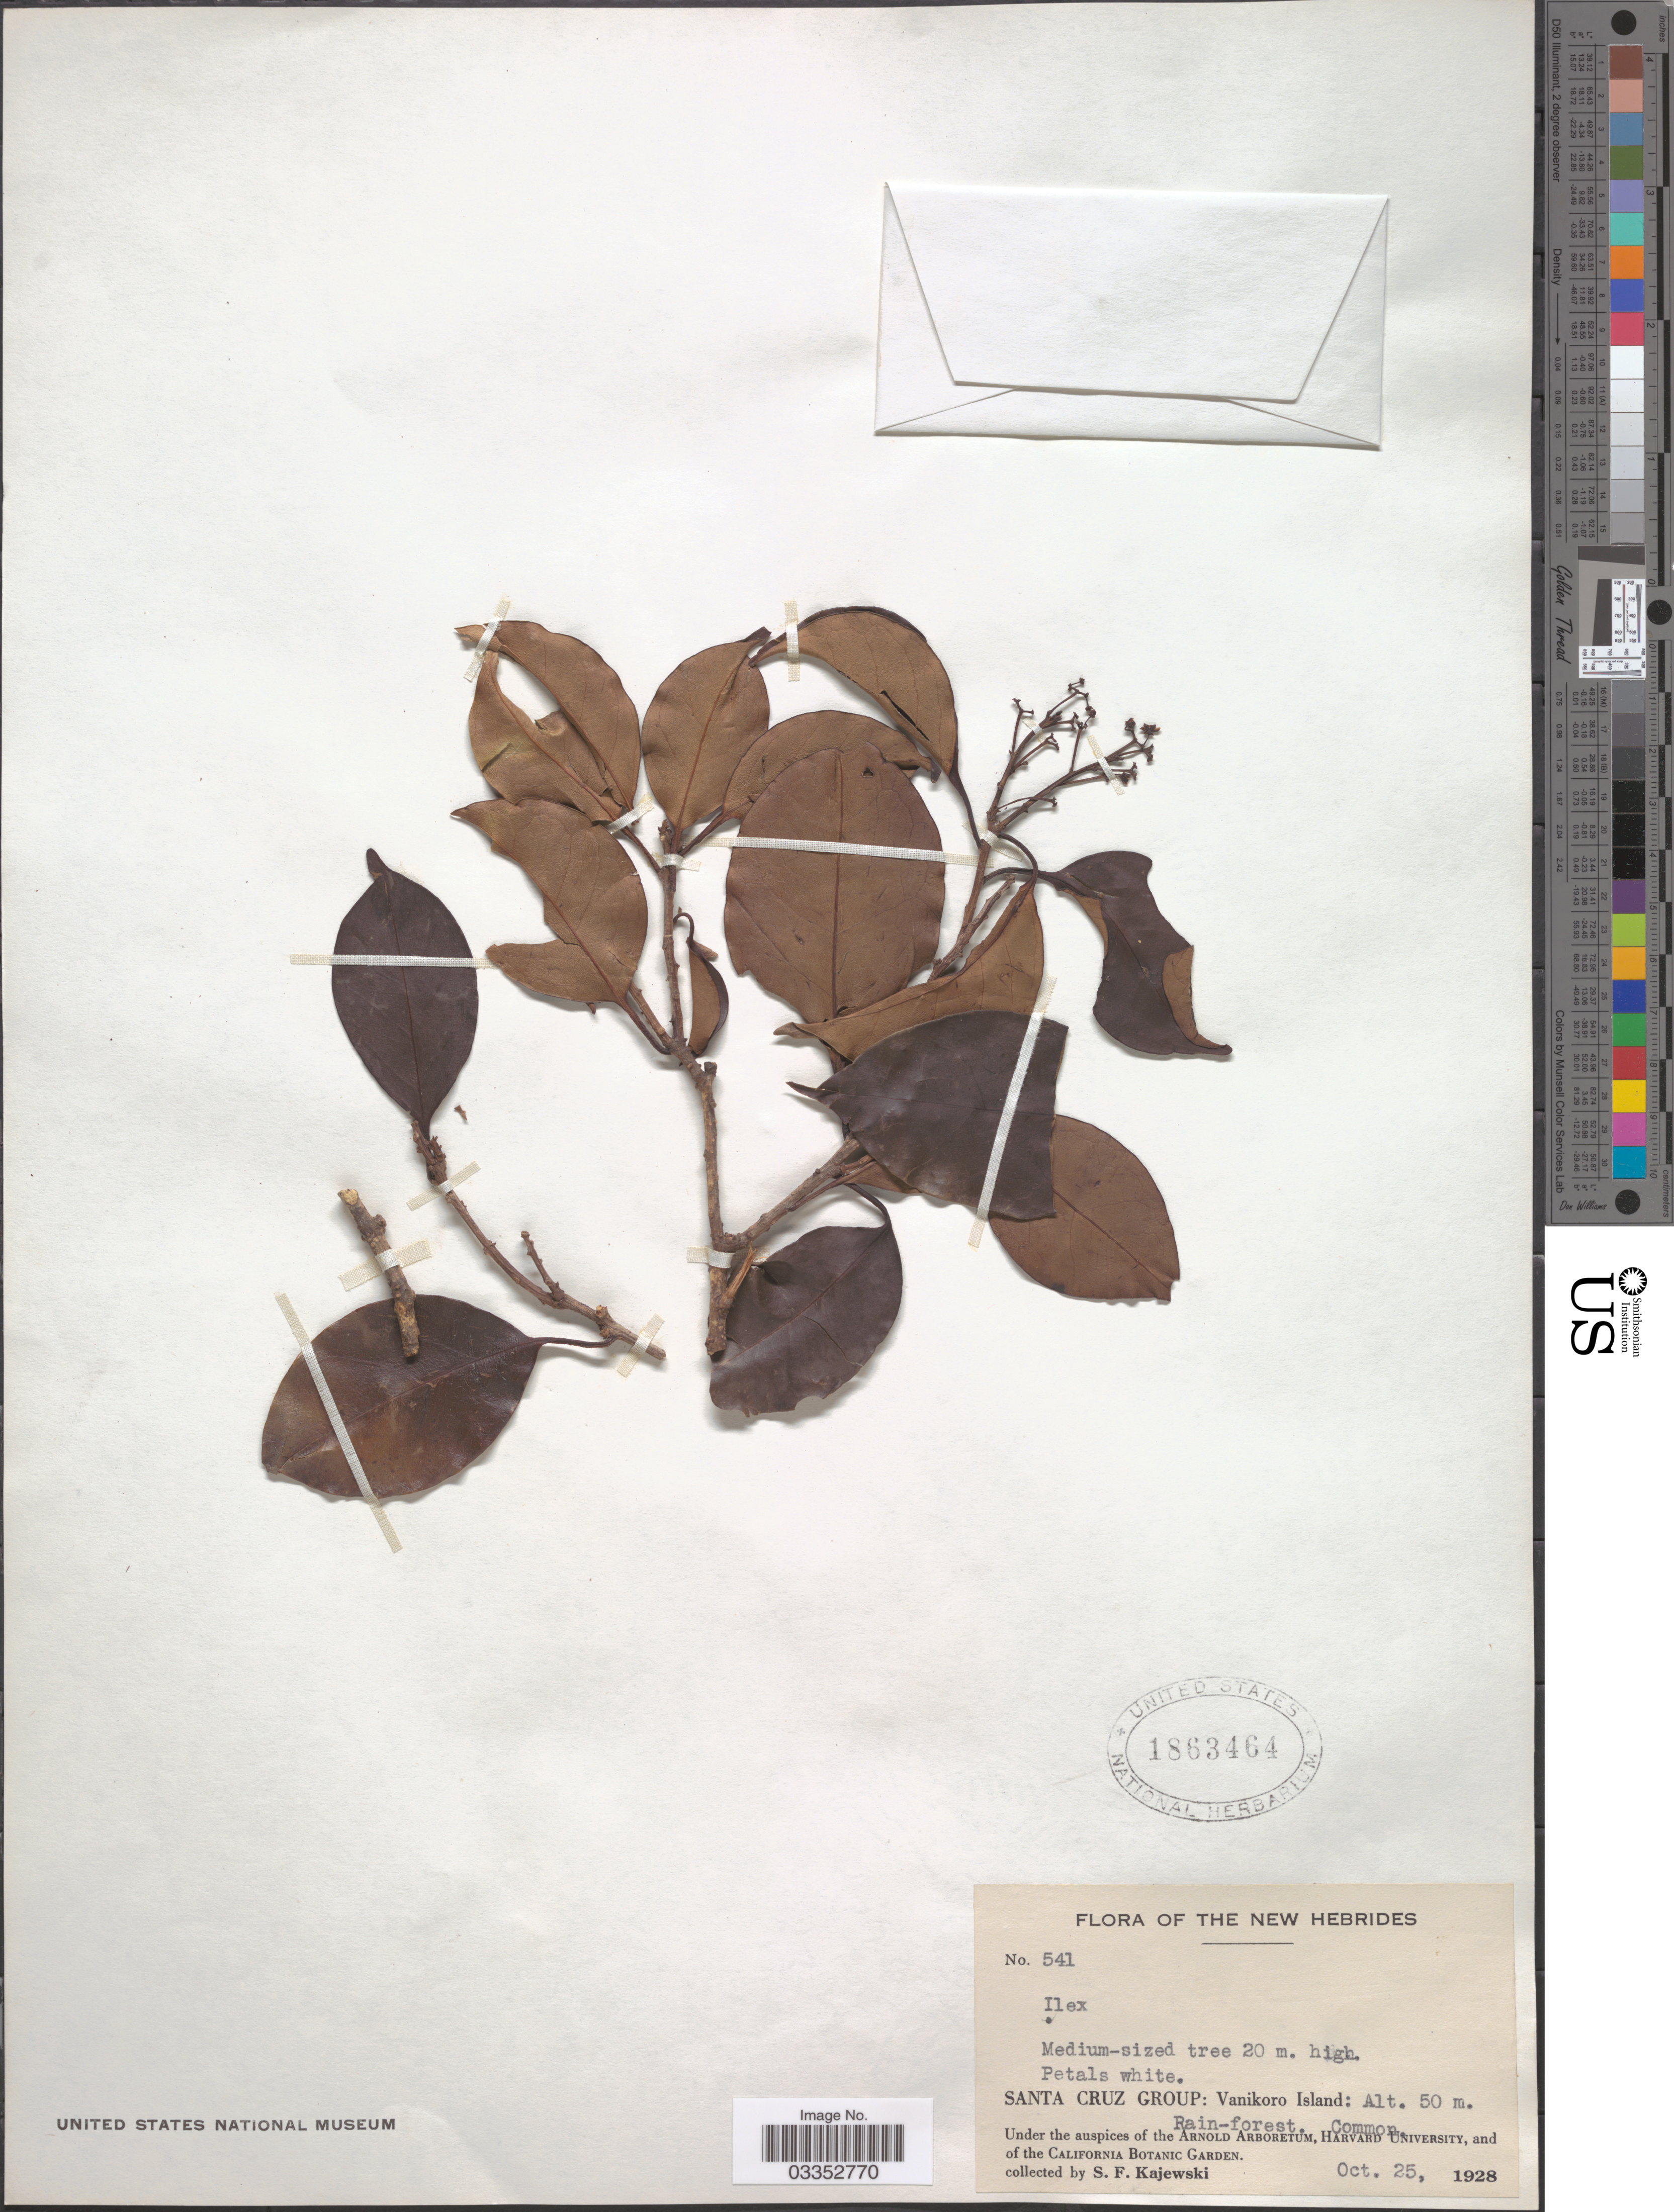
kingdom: Plantae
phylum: Tracheophyta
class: Magnoliopsida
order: Aquifoliales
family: Aquifoliaceae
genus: Ilex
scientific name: Ilex sp.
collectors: S. Kajewski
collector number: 541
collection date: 1928-10-25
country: Solomon Islands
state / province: Santa Cruz Is.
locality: The New Hebrides, Santa Cruz Group: Vanikoro Island.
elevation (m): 50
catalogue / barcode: US 1863464